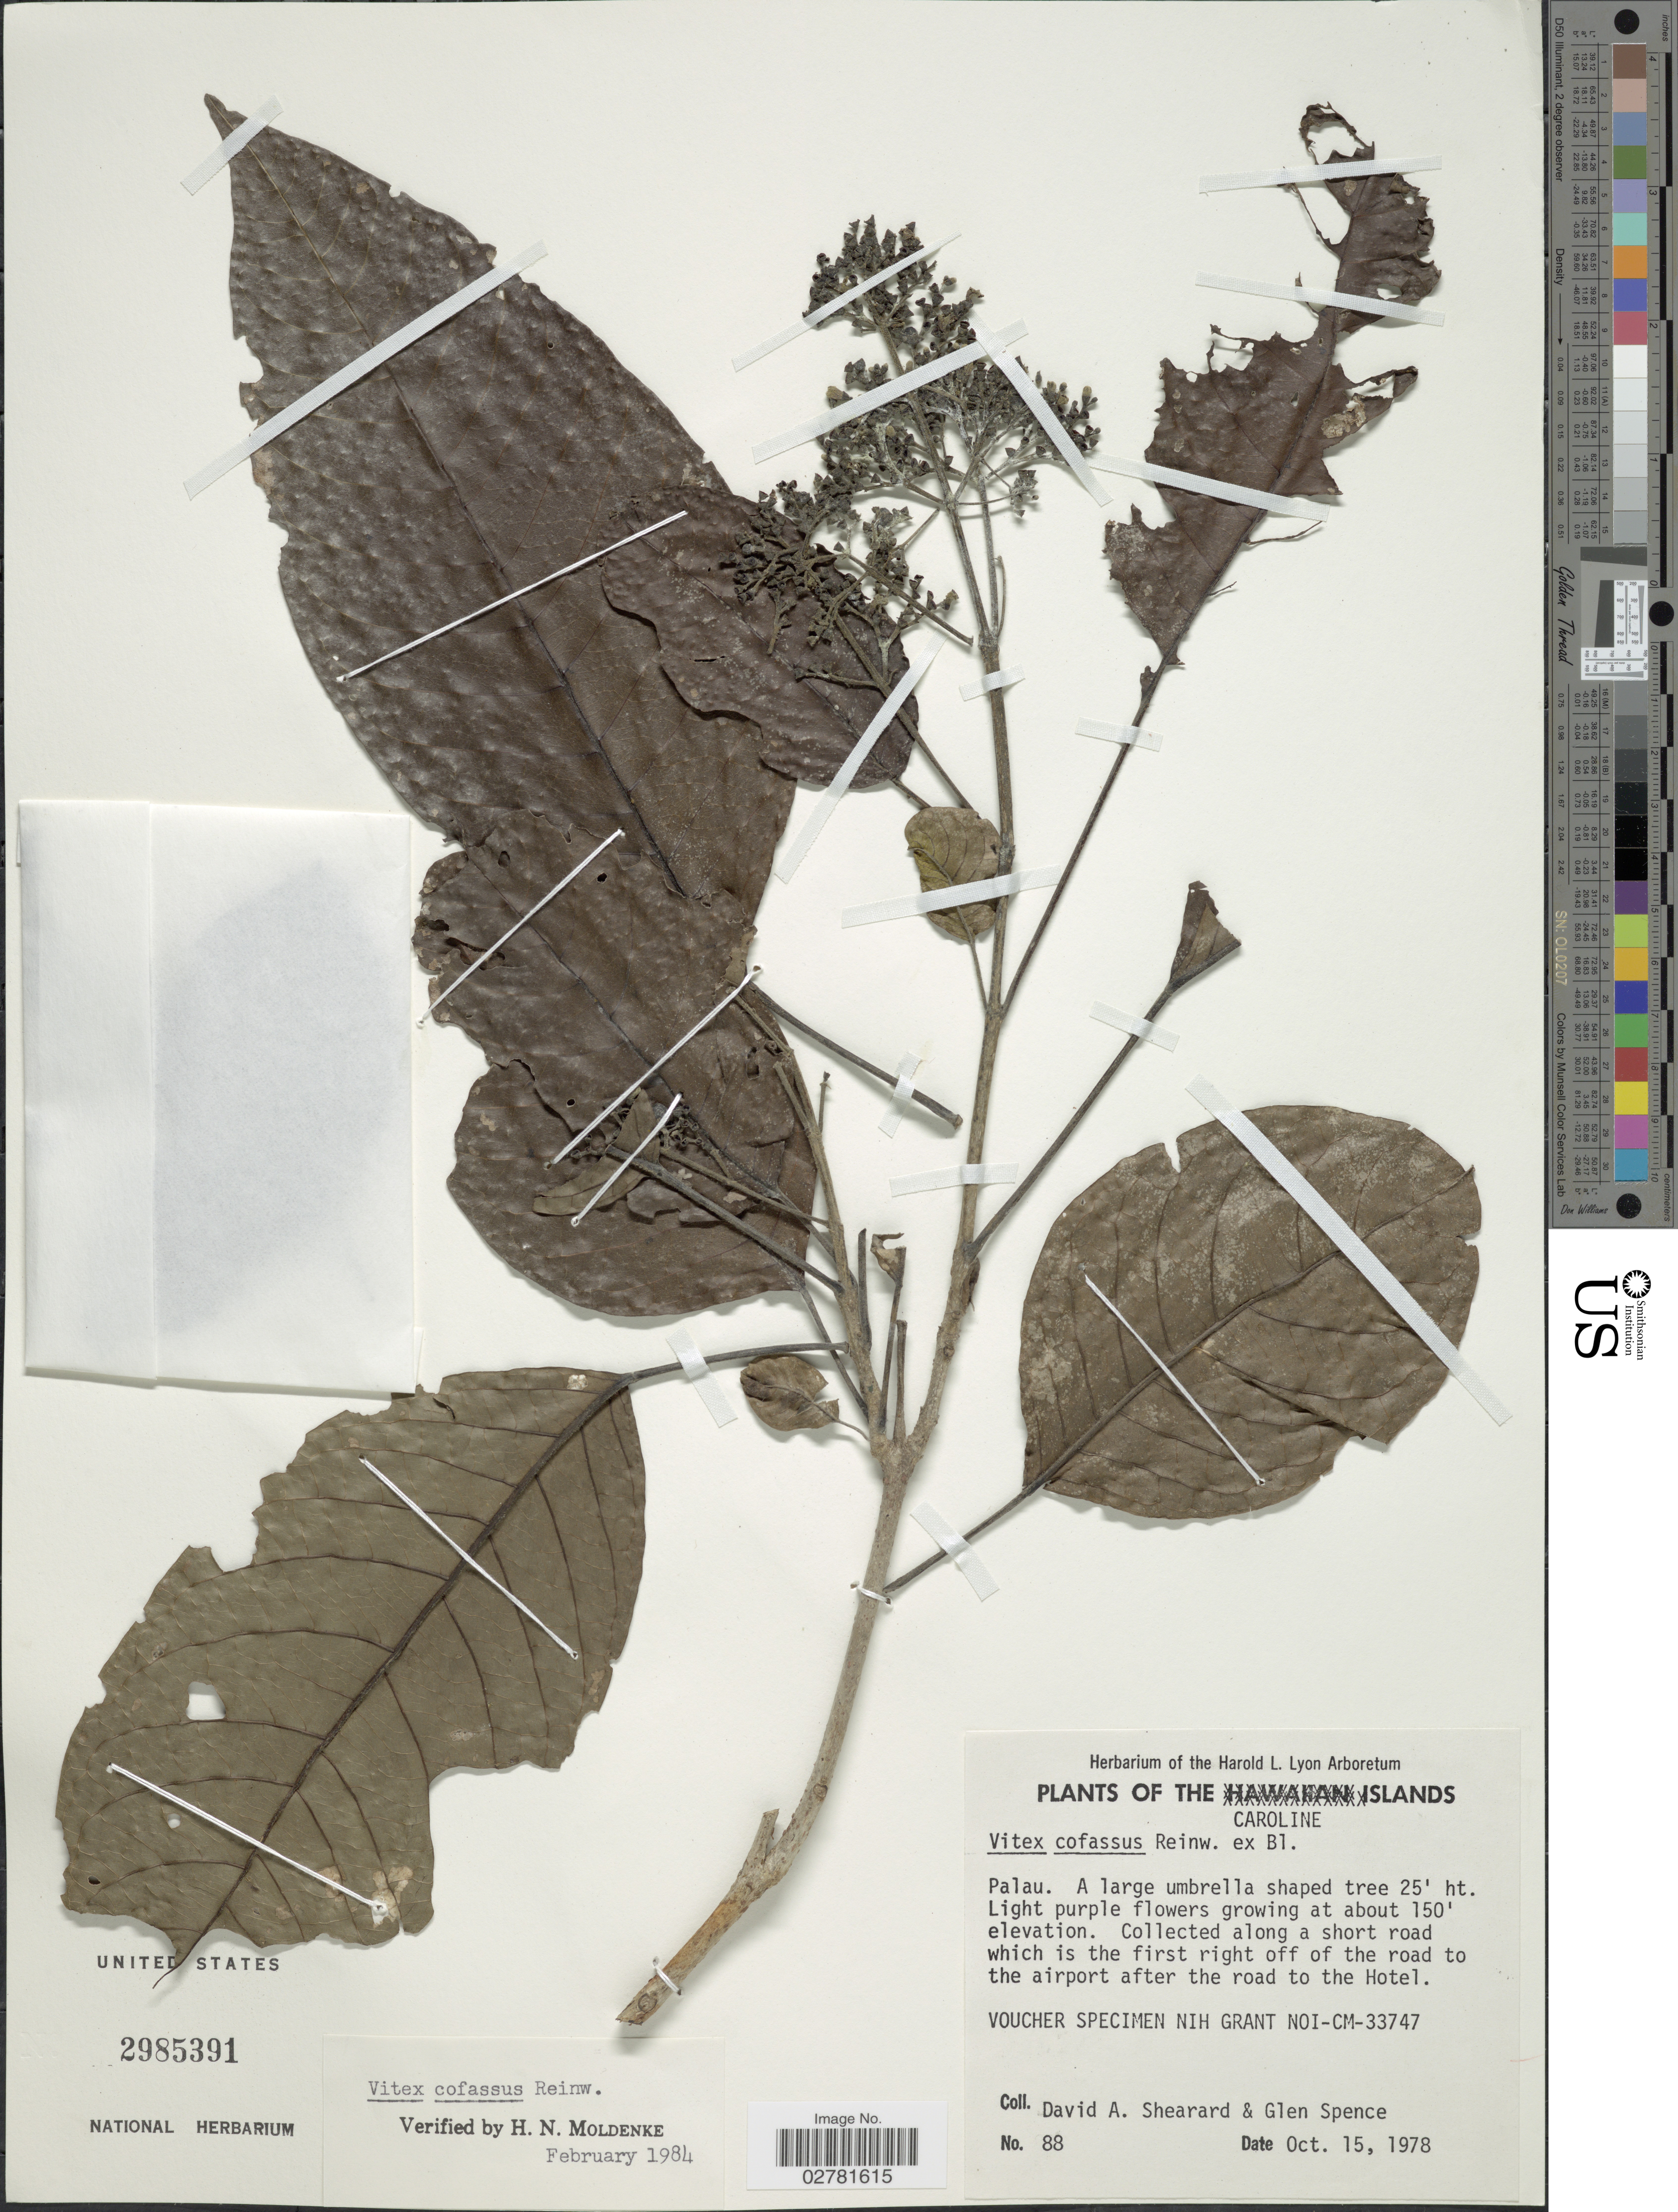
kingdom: Plantae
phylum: Tracheophyta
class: Magnoliopsida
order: Lamiales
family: Lamiaceae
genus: Vitex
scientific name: Vitex cofassus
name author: Reinw. ex Blume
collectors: D. Shearard & G. Spence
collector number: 88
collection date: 1978-10-15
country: Palau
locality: The Caroline Islands. Palau. Along a short road which is the first right off of the road to the airport after the road to the Hotel.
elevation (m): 46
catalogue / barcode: US 2985391